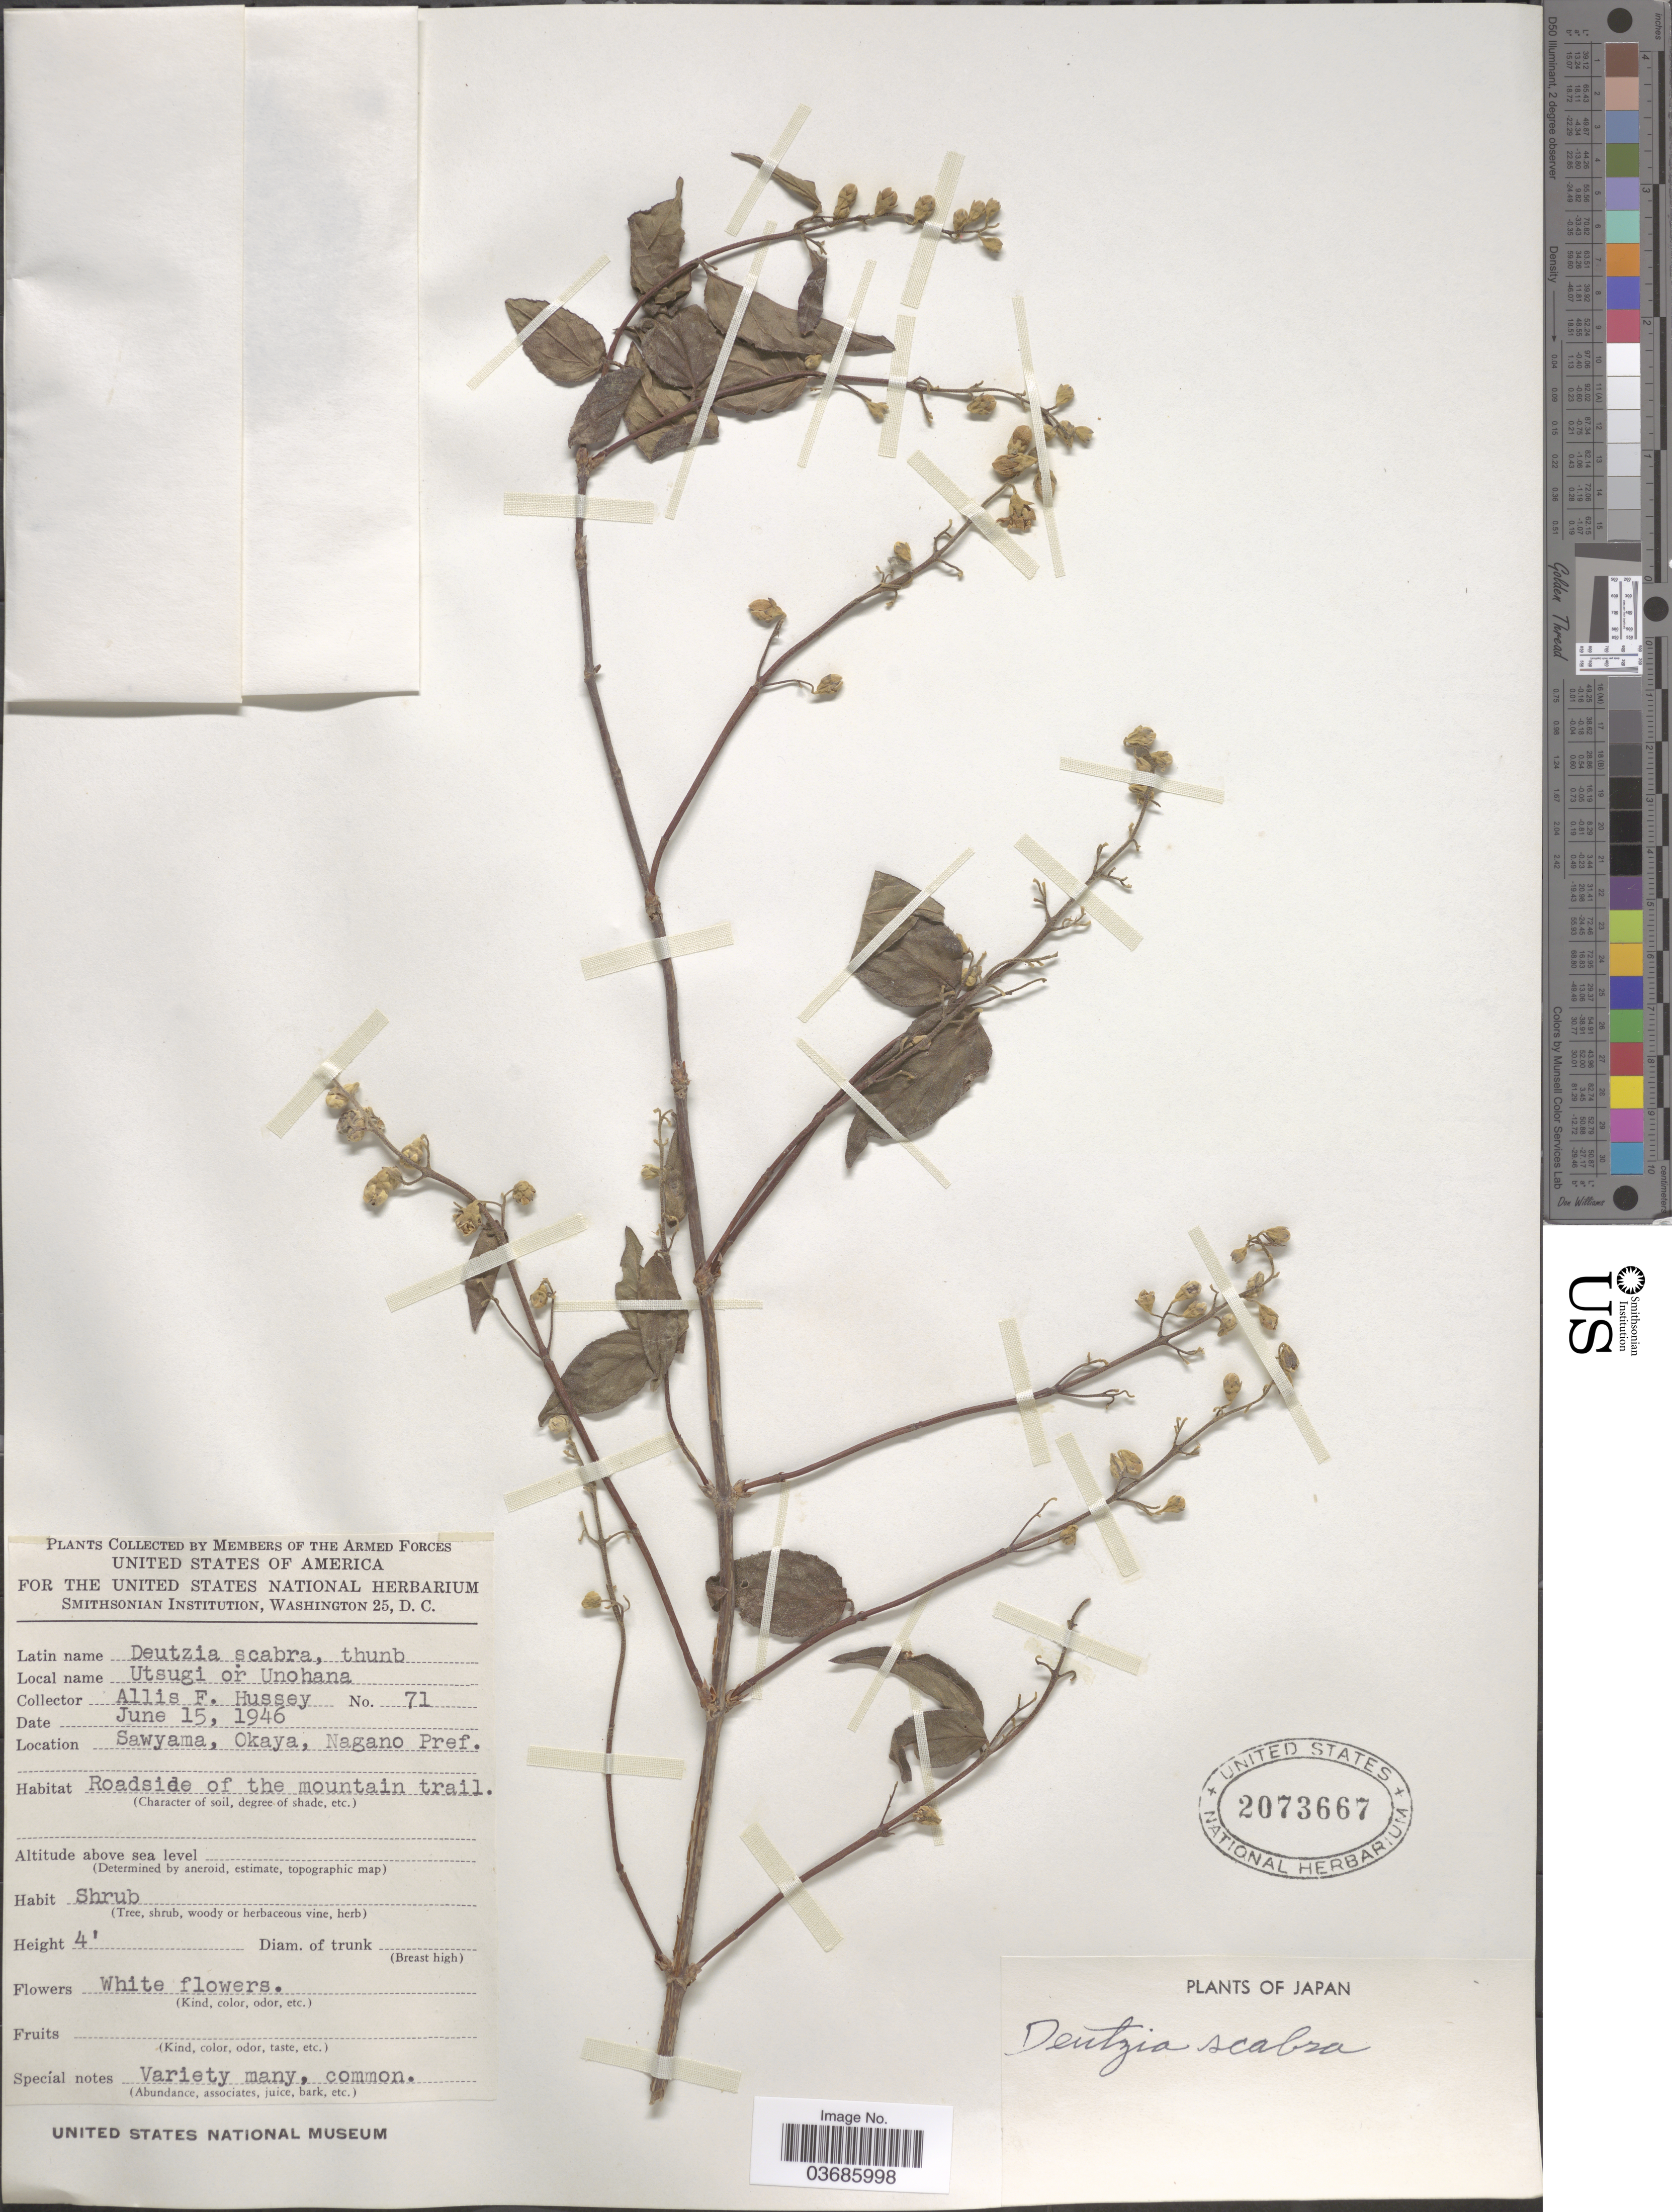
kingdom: Plantae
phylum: Tracheophyta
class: Magnoliopsida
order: Cornales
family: Hydrangeaceae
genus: Deutzia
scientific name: Deutzia scabra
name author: Thunb.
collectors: A. Hussey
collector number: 71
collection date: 1946-06-15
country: Japan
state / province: Nagano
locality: Sawyama, Okaya, Nagano Pref.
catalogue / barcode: US 2073667